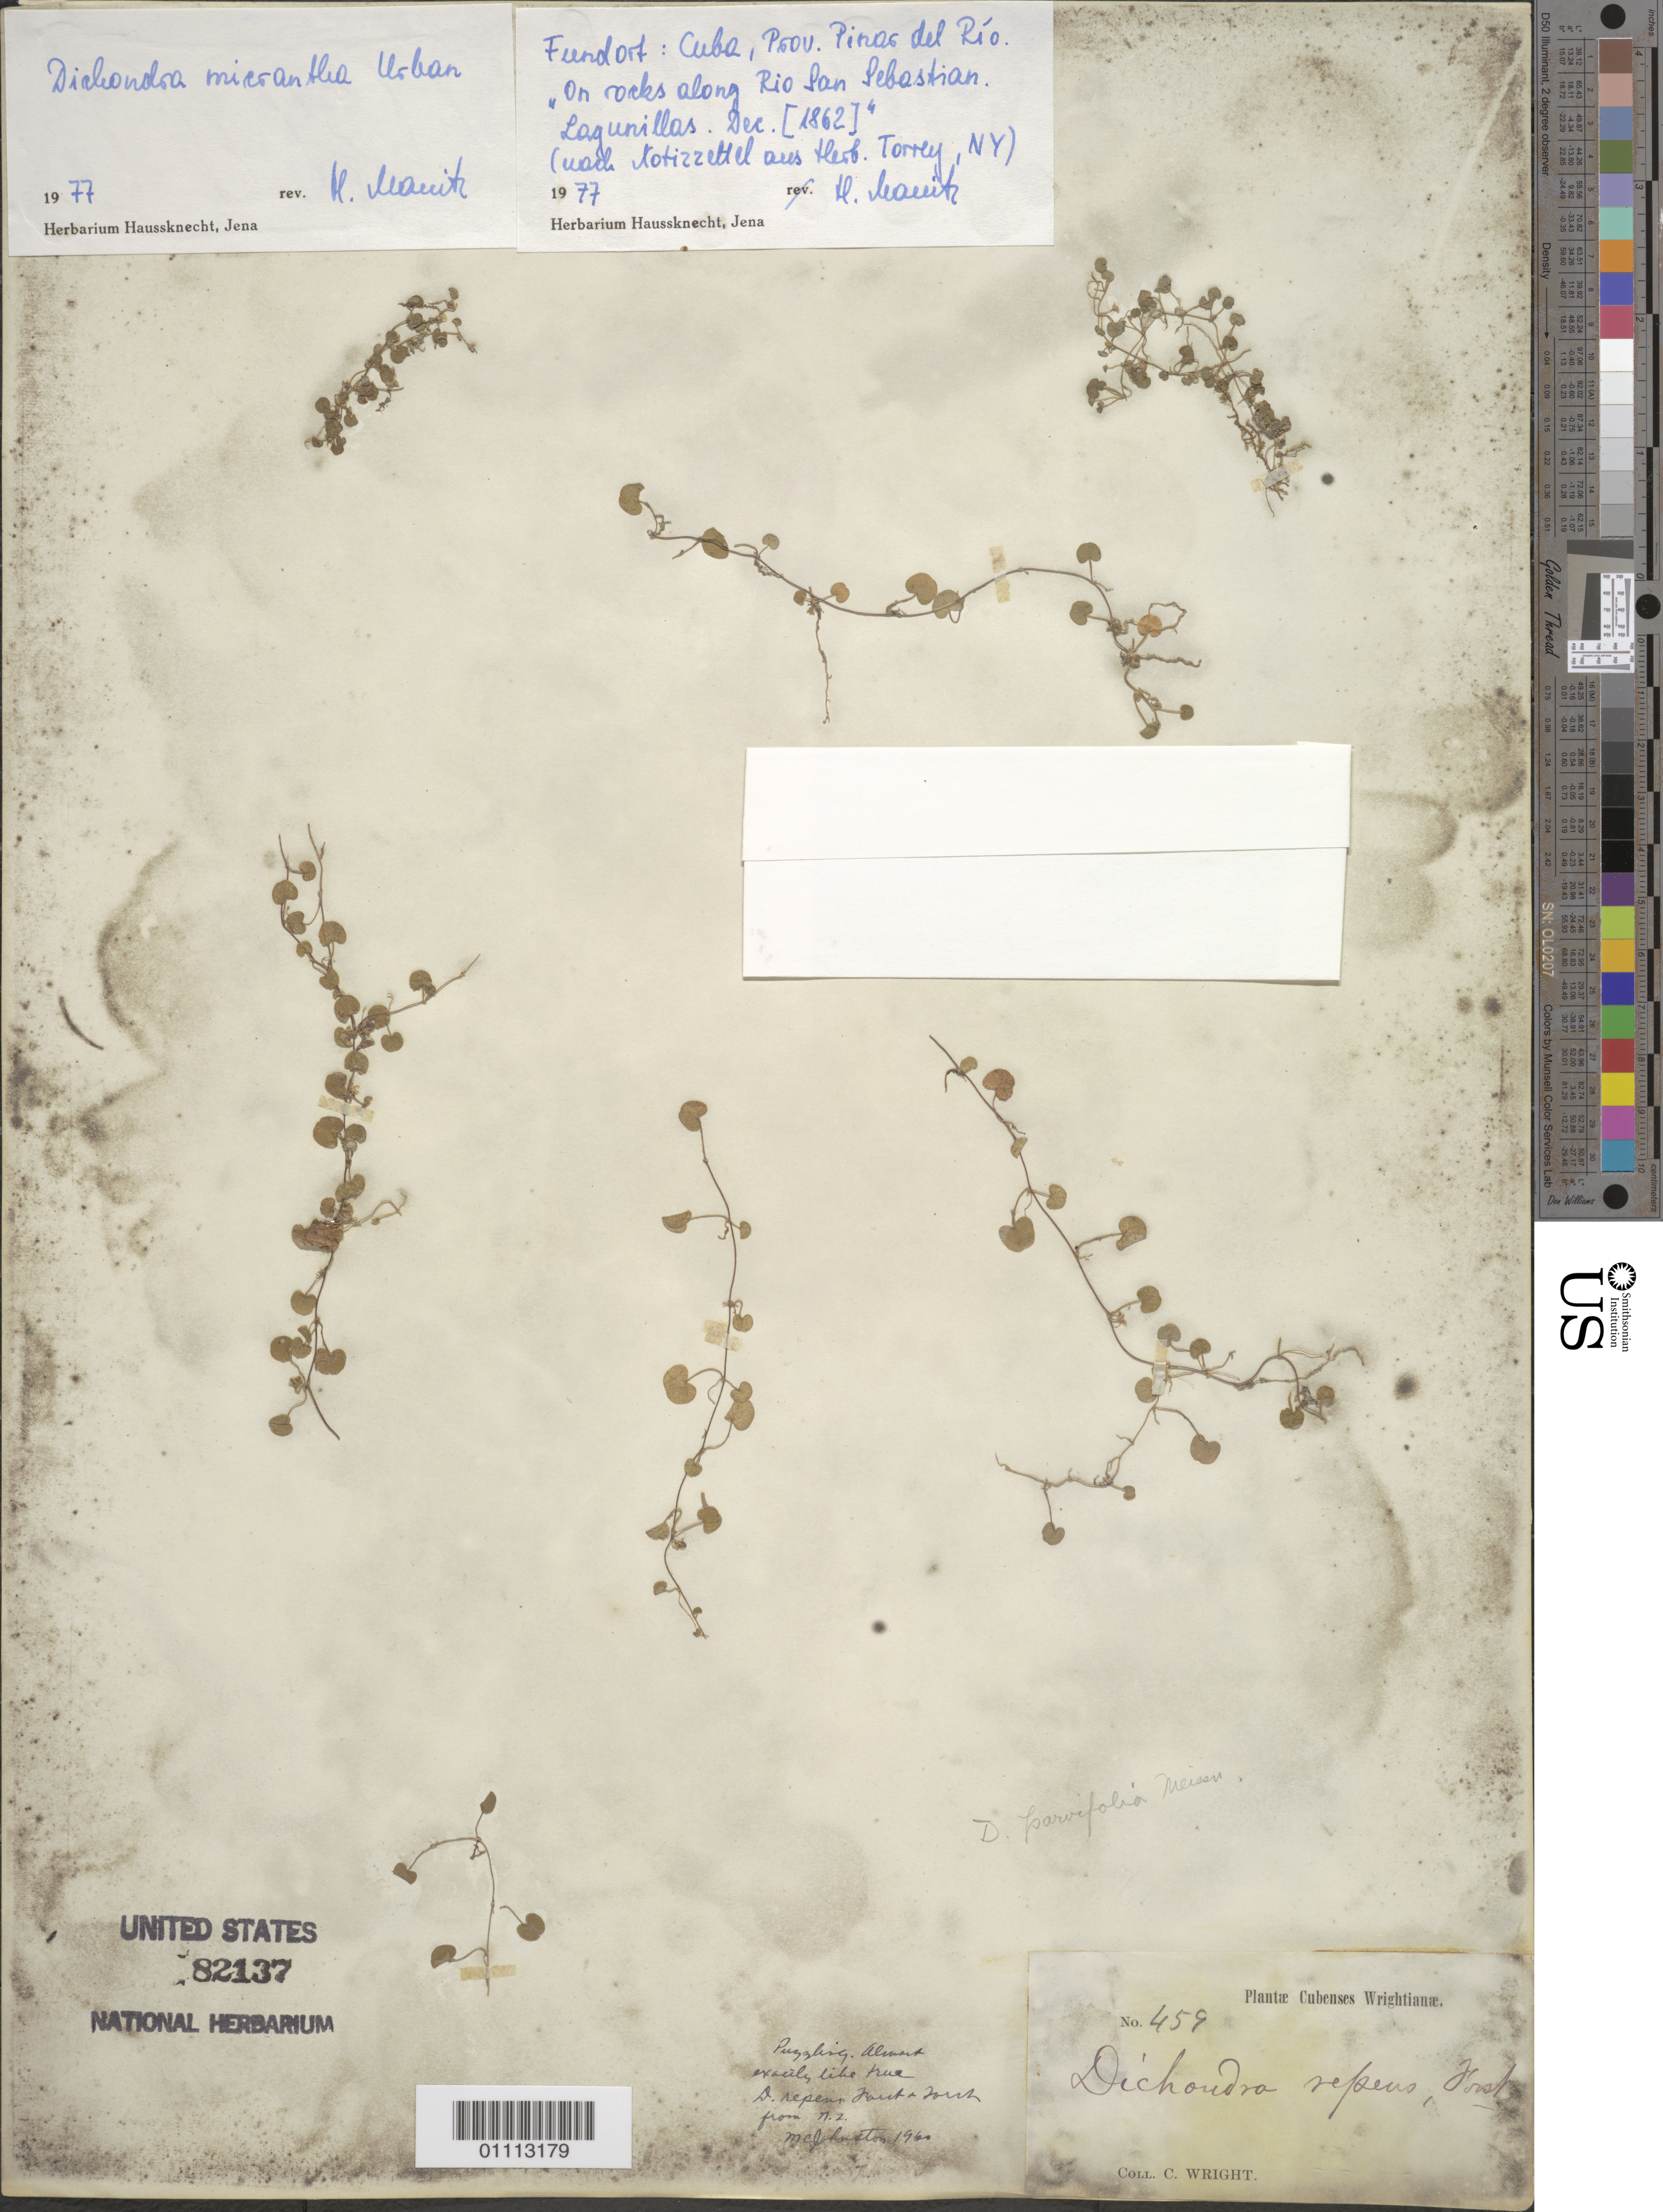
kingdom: Plantae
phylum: Tracheophyta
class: Magnoliopsida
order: Solanales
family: Convolvulaceae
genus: Dichondra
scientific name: Dichondra micrantha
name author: Urb.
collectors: C. Wright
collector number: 459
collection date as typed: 1800 to 1899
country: Cuba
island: Cuba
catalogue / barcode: US 82137